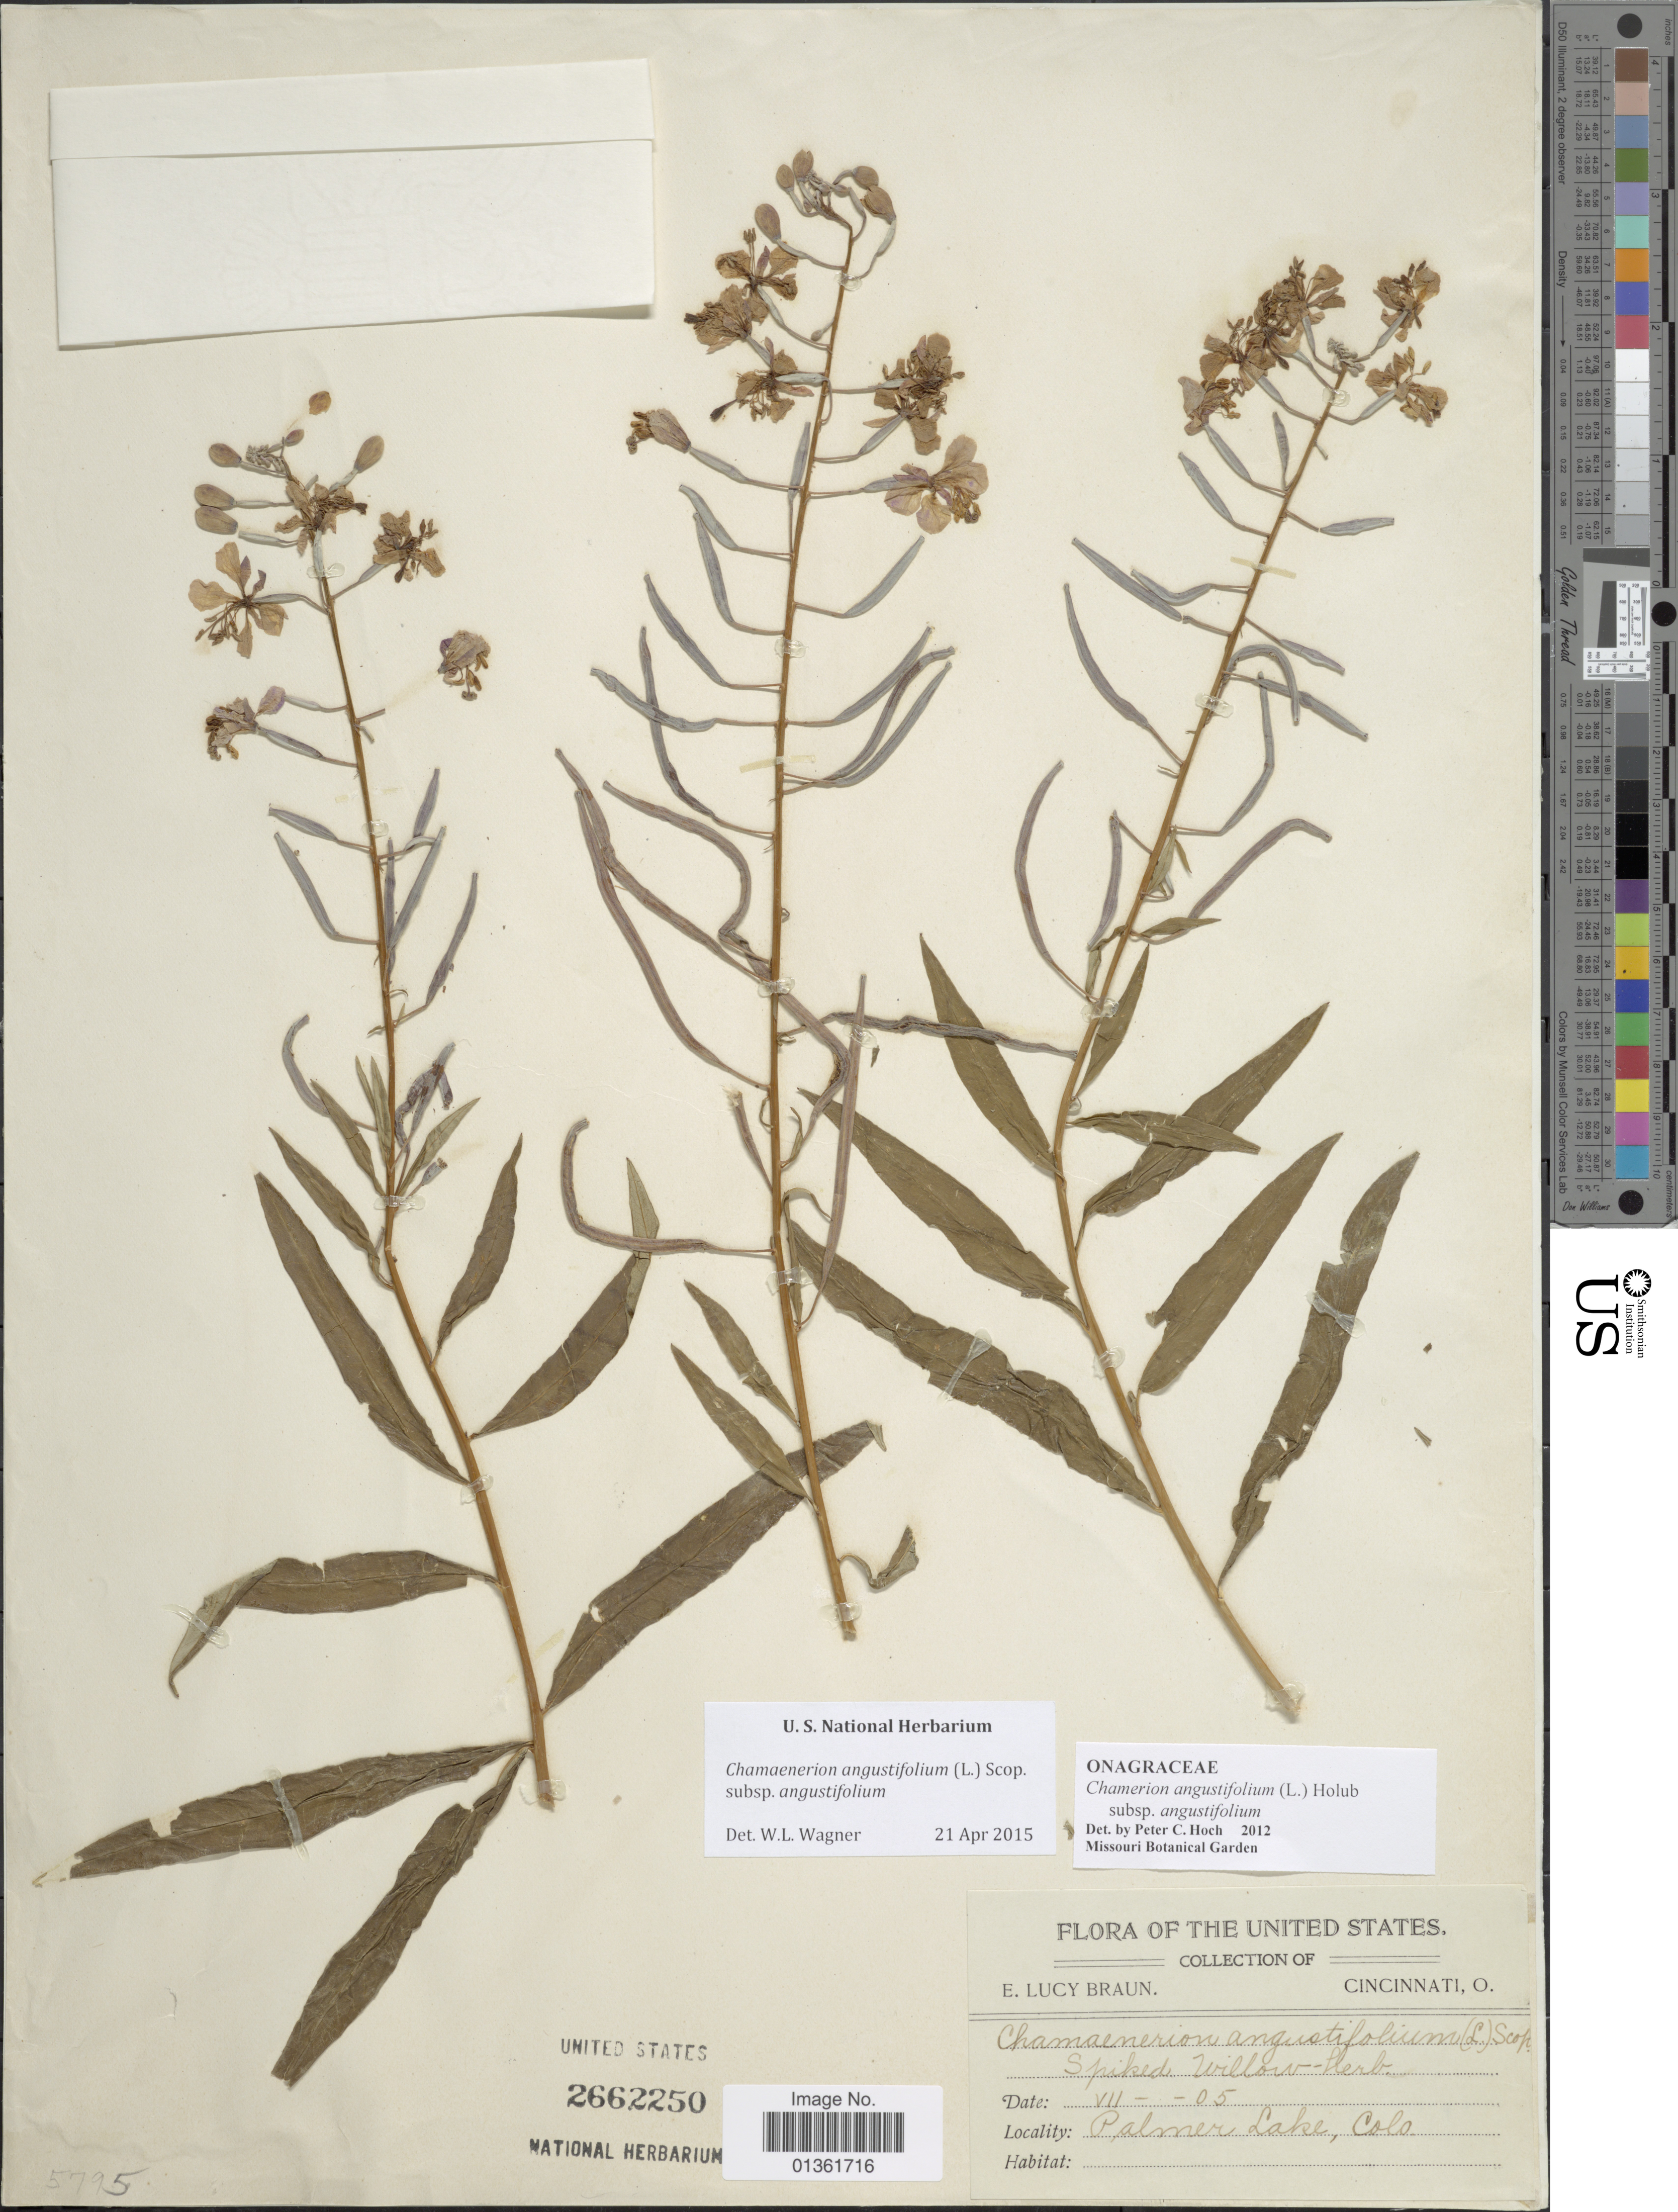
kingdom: Plantae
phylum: Tracheophyta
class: Magnoliopsida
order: Myrtales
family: Onagraceae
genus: Chamaenerion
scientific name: Chamaenerion angustifolium subsp. angustifolium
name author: (L.) Scop.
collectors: E. L. Braun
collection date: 1905-07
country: United States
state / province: Colorado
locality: Palmer Lake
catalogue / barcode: US 2662250